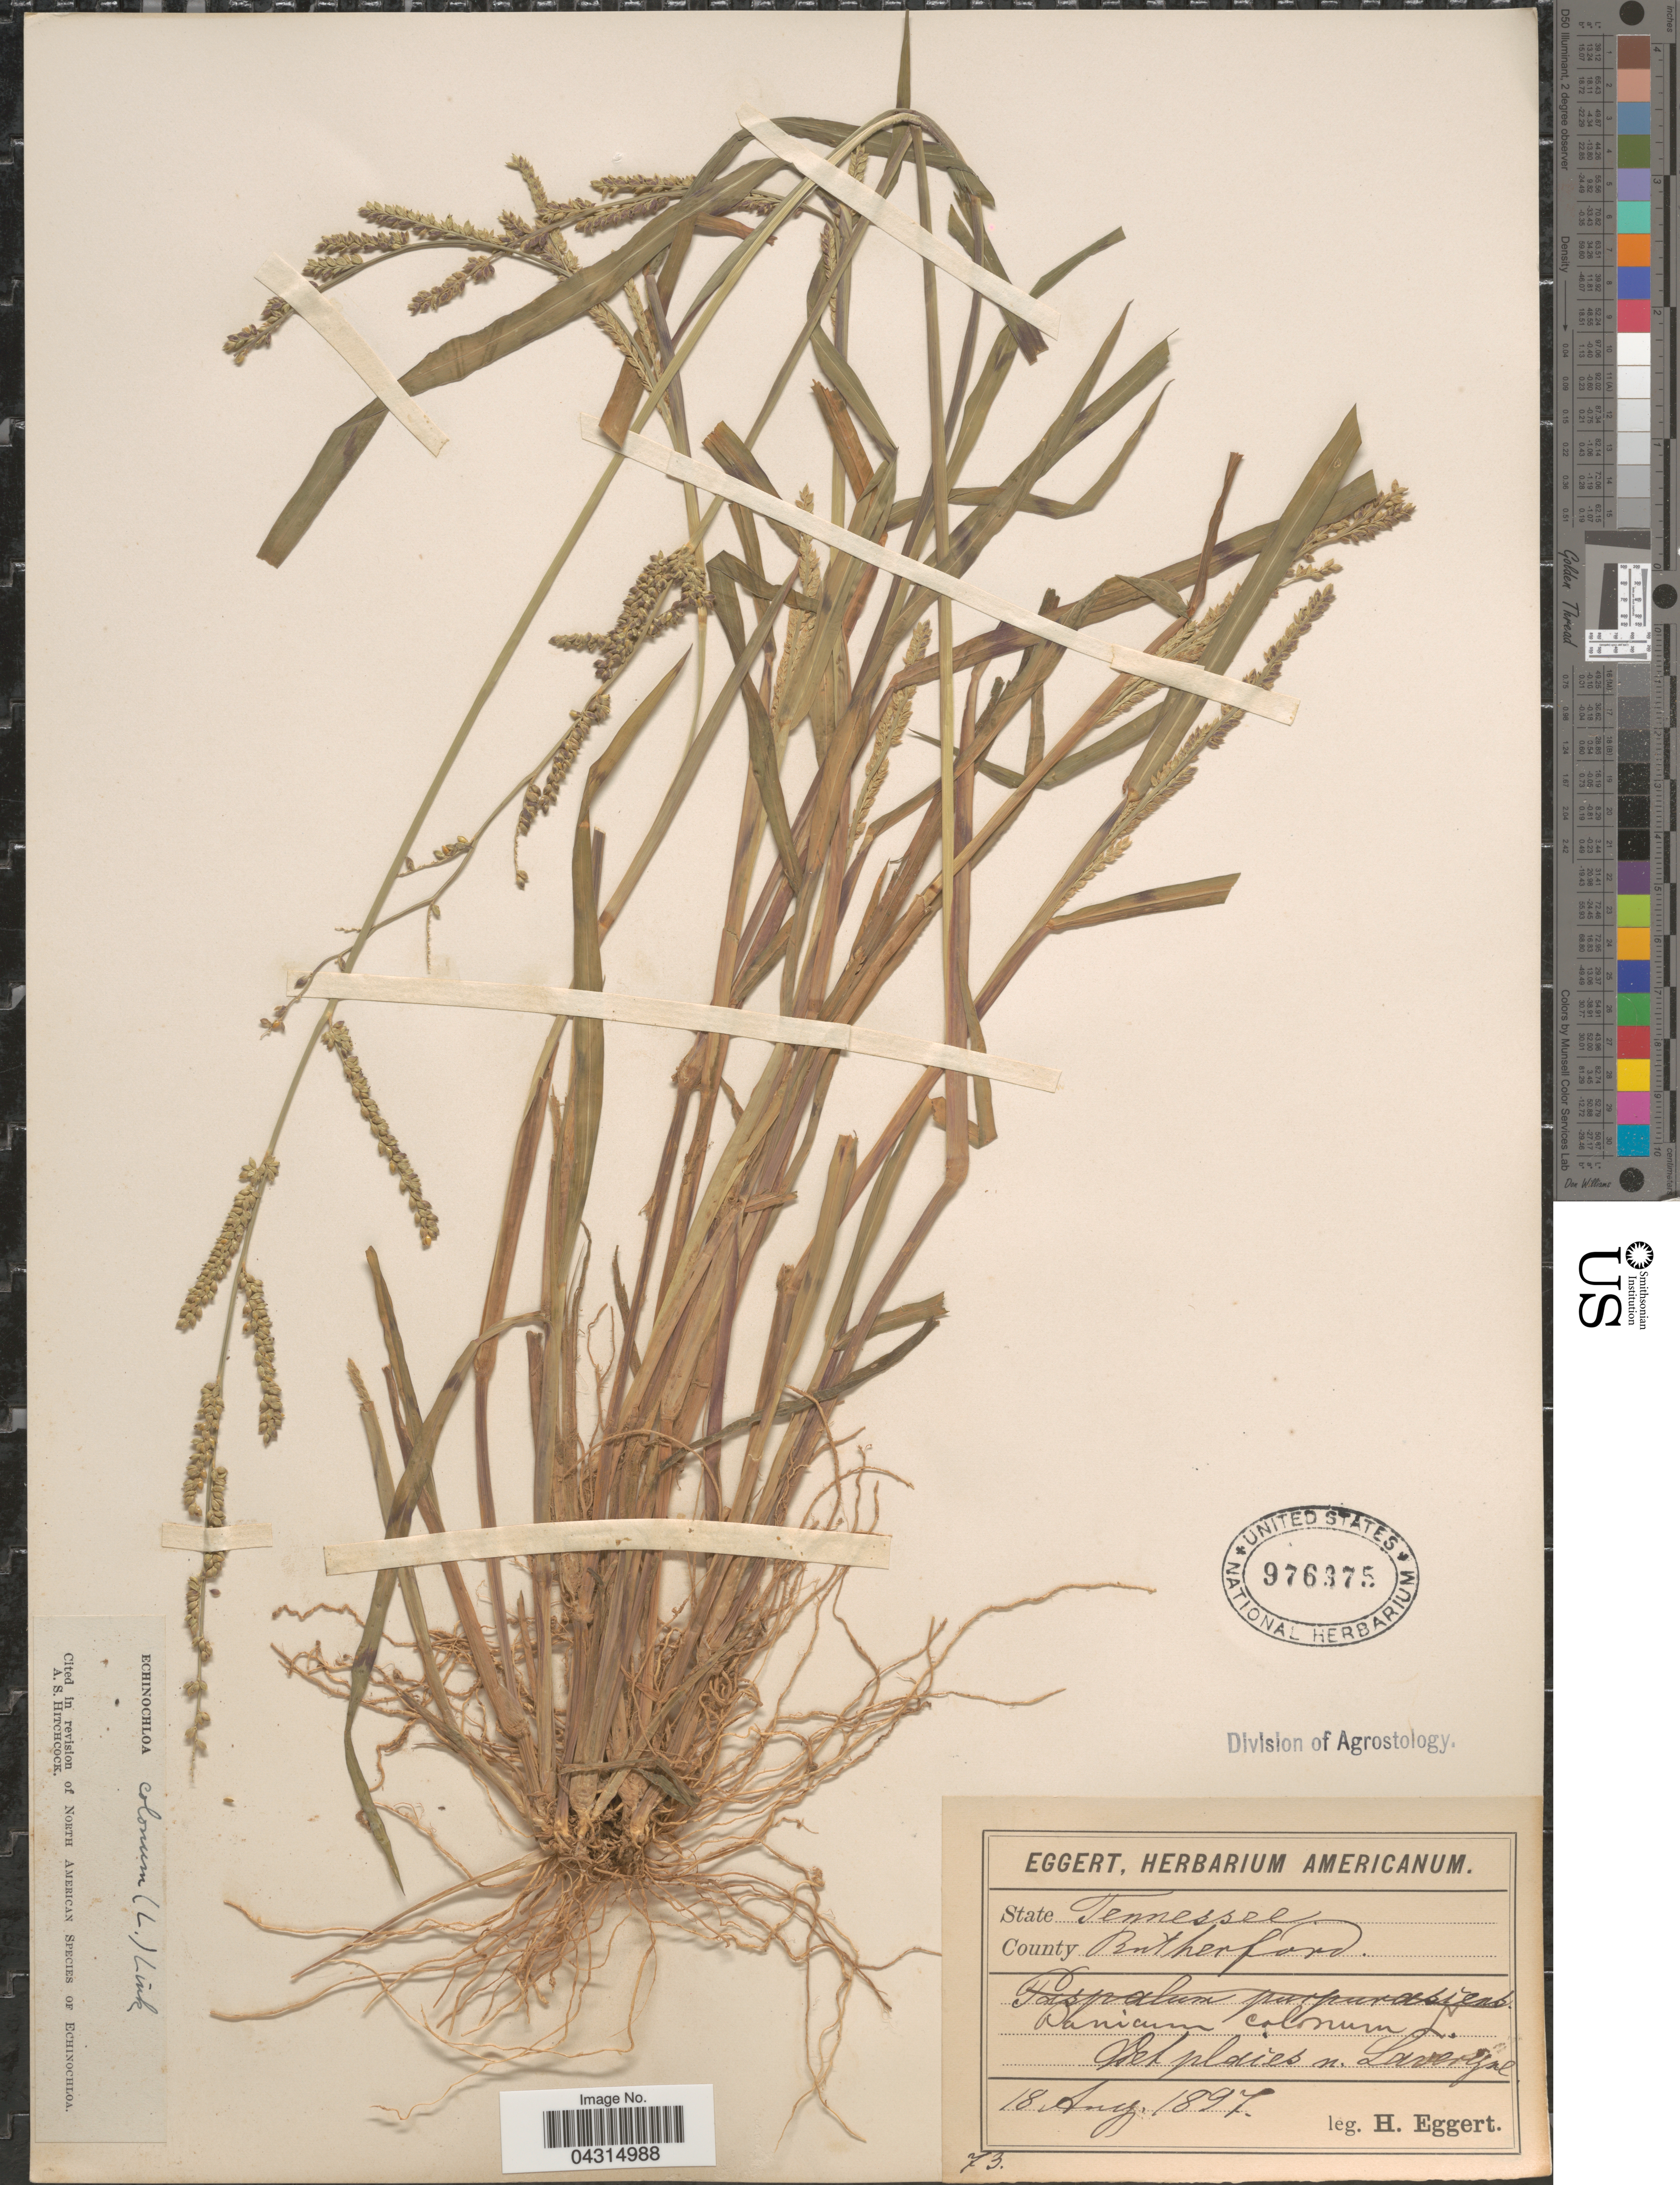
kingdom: Plantae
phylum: Tracheophyta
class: Liliopsida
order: Poales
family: Poaceae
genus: Echinochloa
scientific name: Echinochloa colona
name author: (L.) Link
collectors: H. Eggert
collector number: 73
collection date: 1897-08-18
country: United States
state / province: Tennessee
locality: County Rutherford.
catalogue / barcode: US 976375